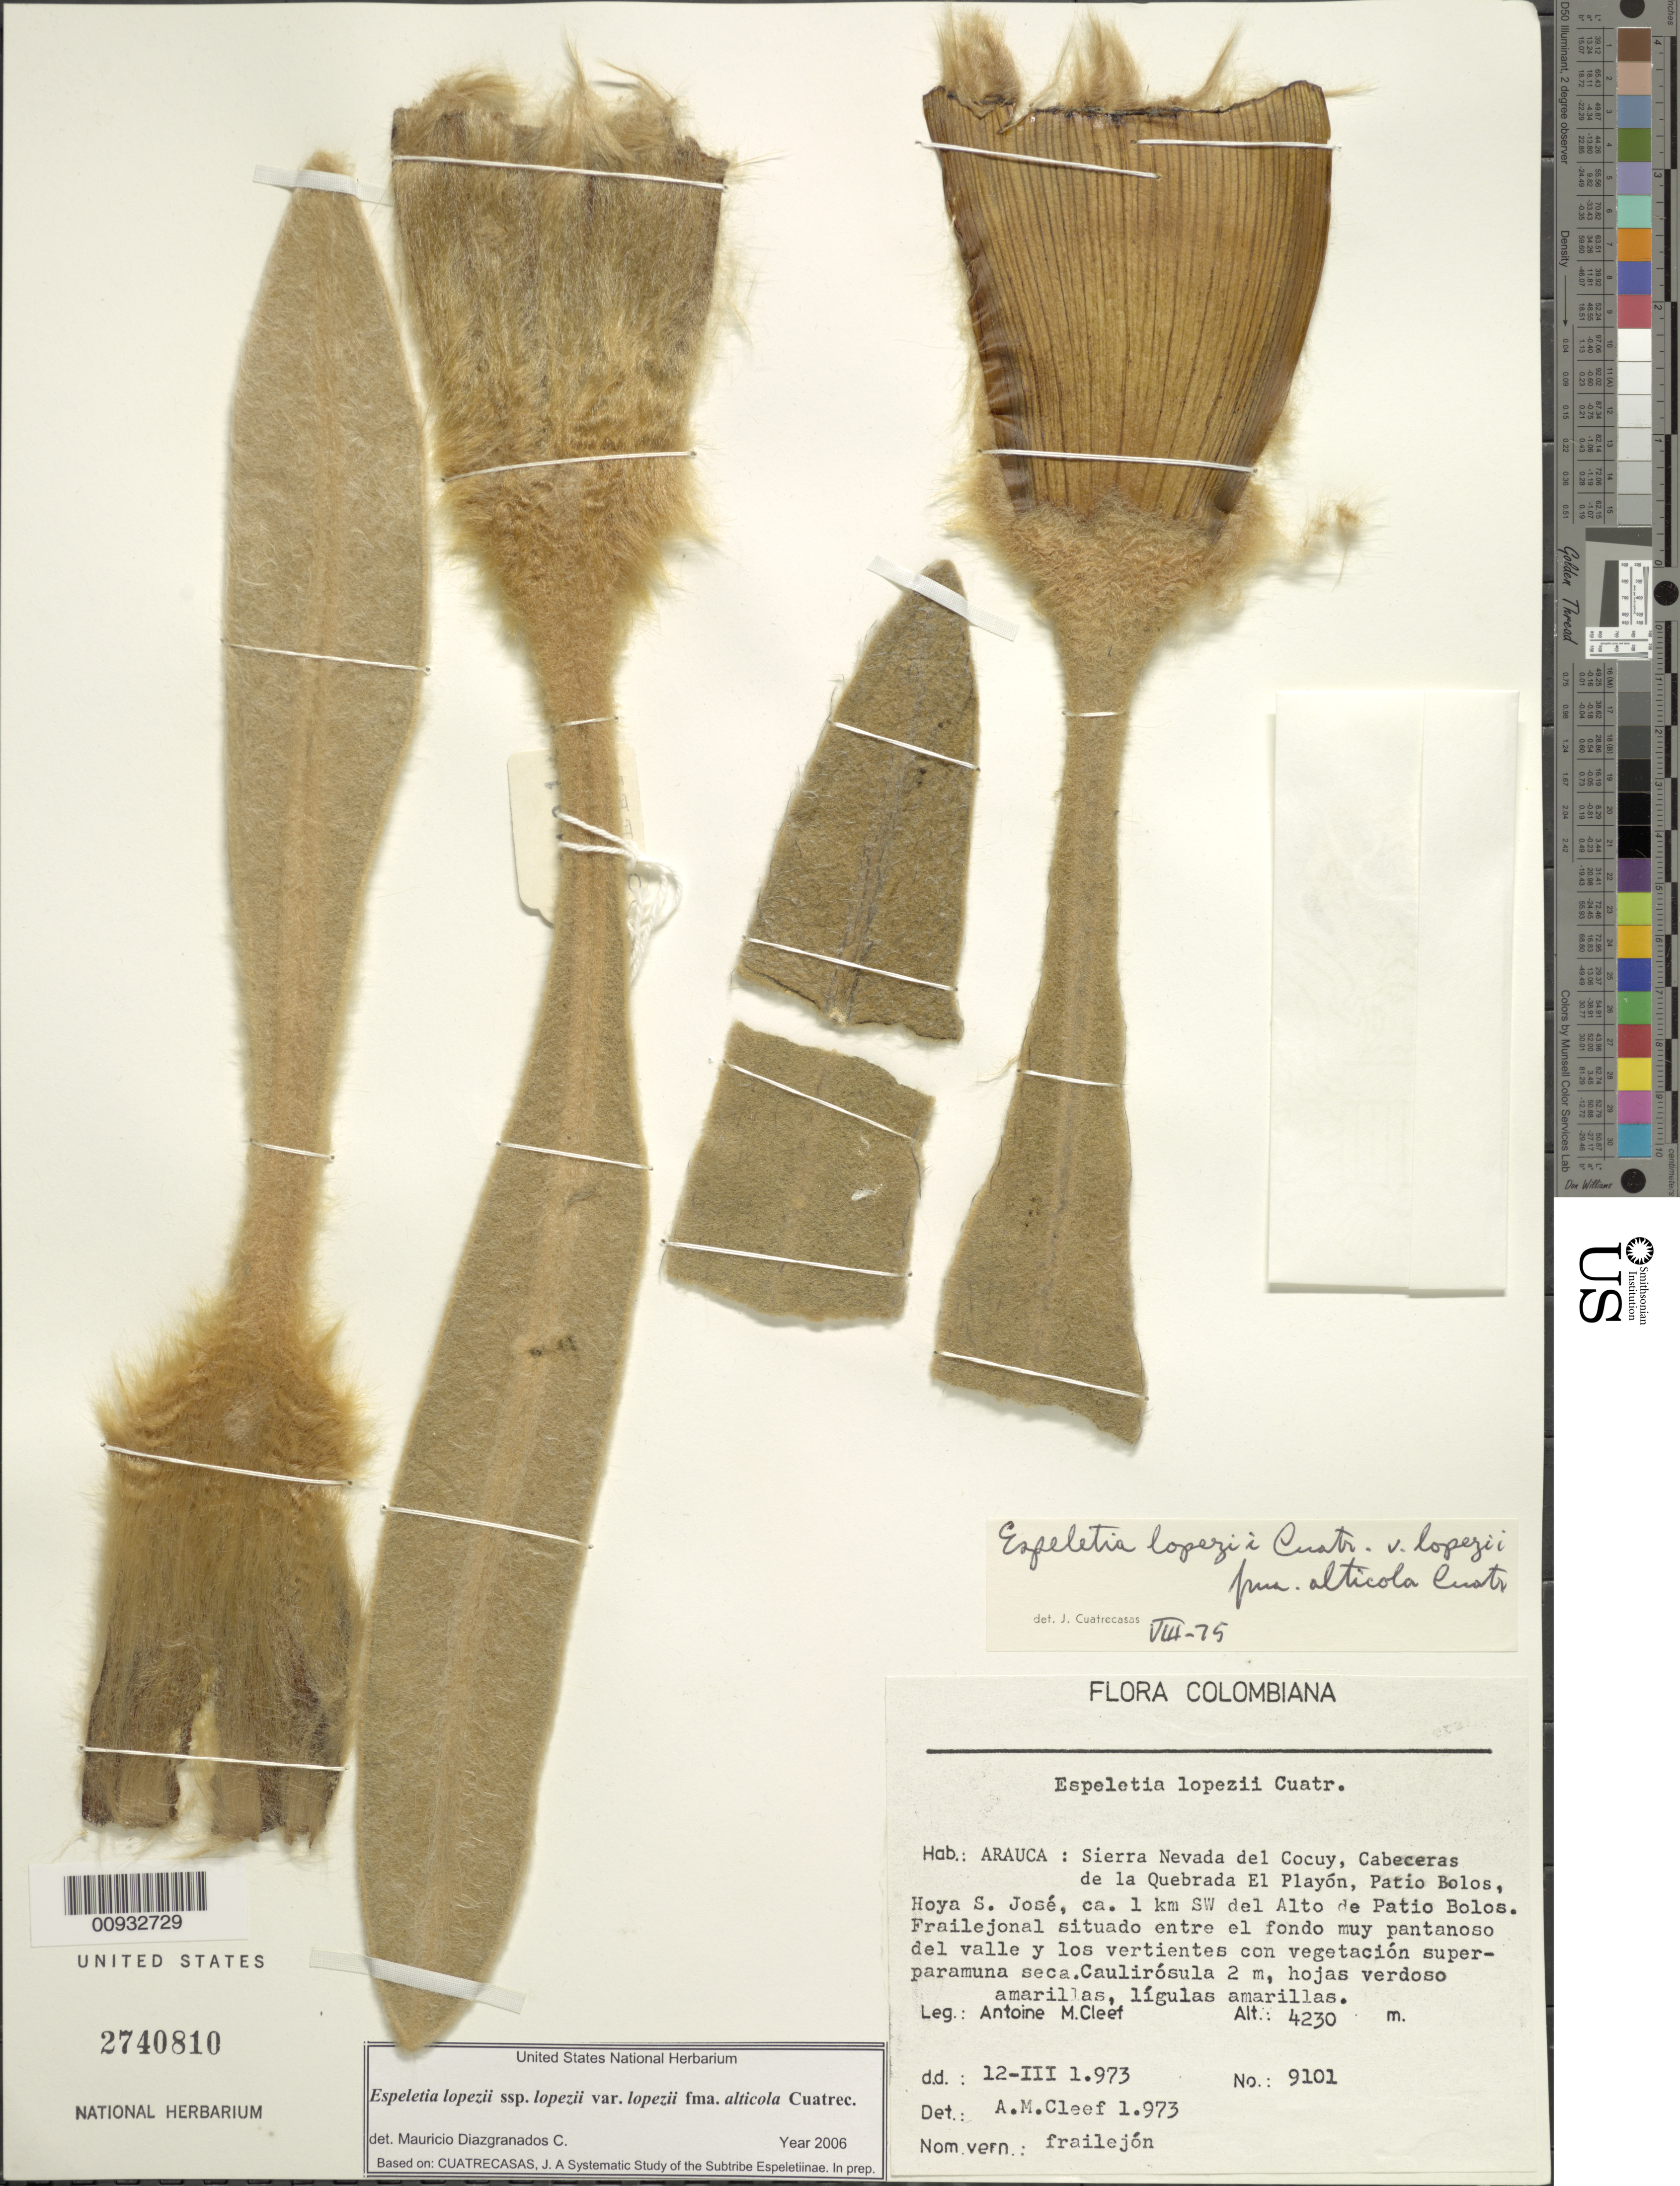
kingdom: Plantae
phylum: Tracheophyta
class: Magnoliopsida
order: Asterales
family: Asteraceae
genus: Espeletia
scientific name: Espeletia lopezii f. alticola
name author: Cuatrec.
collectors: A. M. Cleef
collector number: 9101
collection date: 1973-03-12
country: Colombia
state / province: Arauca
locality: Sierra Nevada del Cocuy, Cabeceras de la Quebrada El Playon, Patio Bolos Hoya S. Jose, ca. 1 km SW del Alto de Patio Bolos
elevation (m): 4230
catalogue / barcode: US 2740810